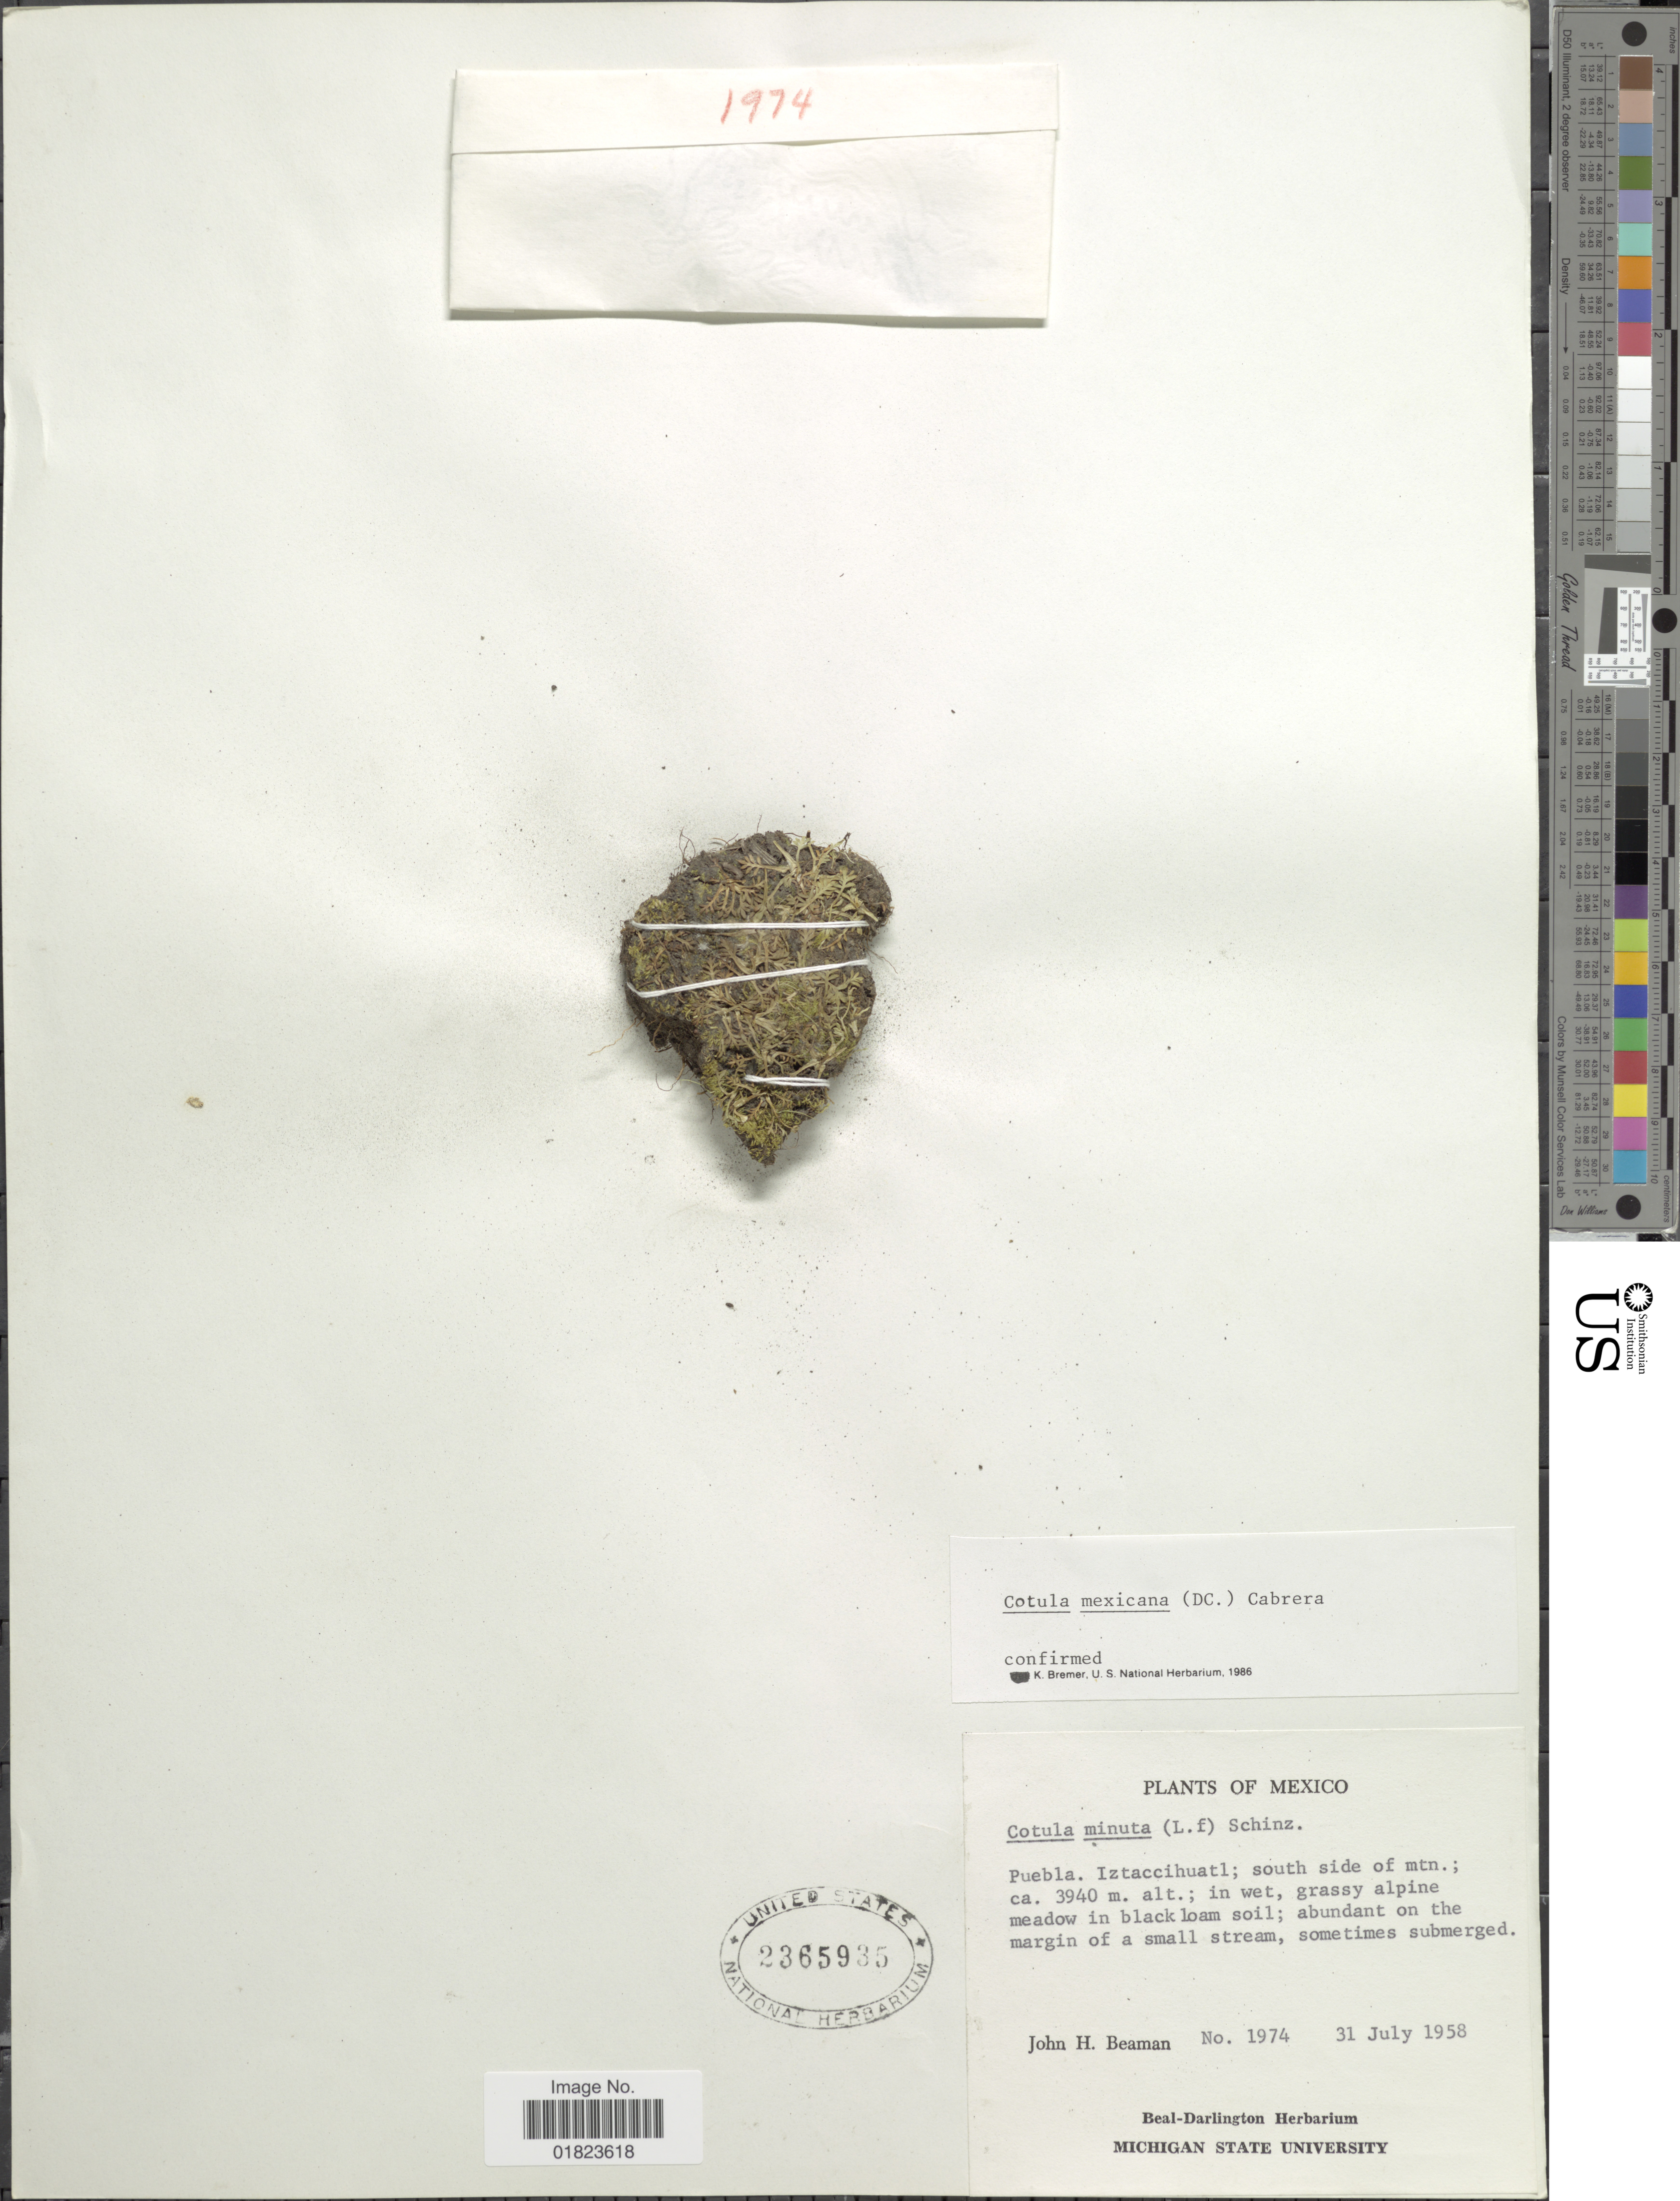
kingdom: Plantae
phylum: Tracheophyta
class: Magnoliopsida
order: Asterales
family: Asteraceae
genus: Cotula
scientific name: Cotula mexicana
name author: (DC.) Cabrera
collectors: J. H. Beaman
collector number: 1974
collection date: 1958-07-31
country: Mexico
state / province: Puebla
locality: Puebla. Iztaccihuatl; south side of mtn.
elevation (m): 3940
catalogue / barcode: US 2365935